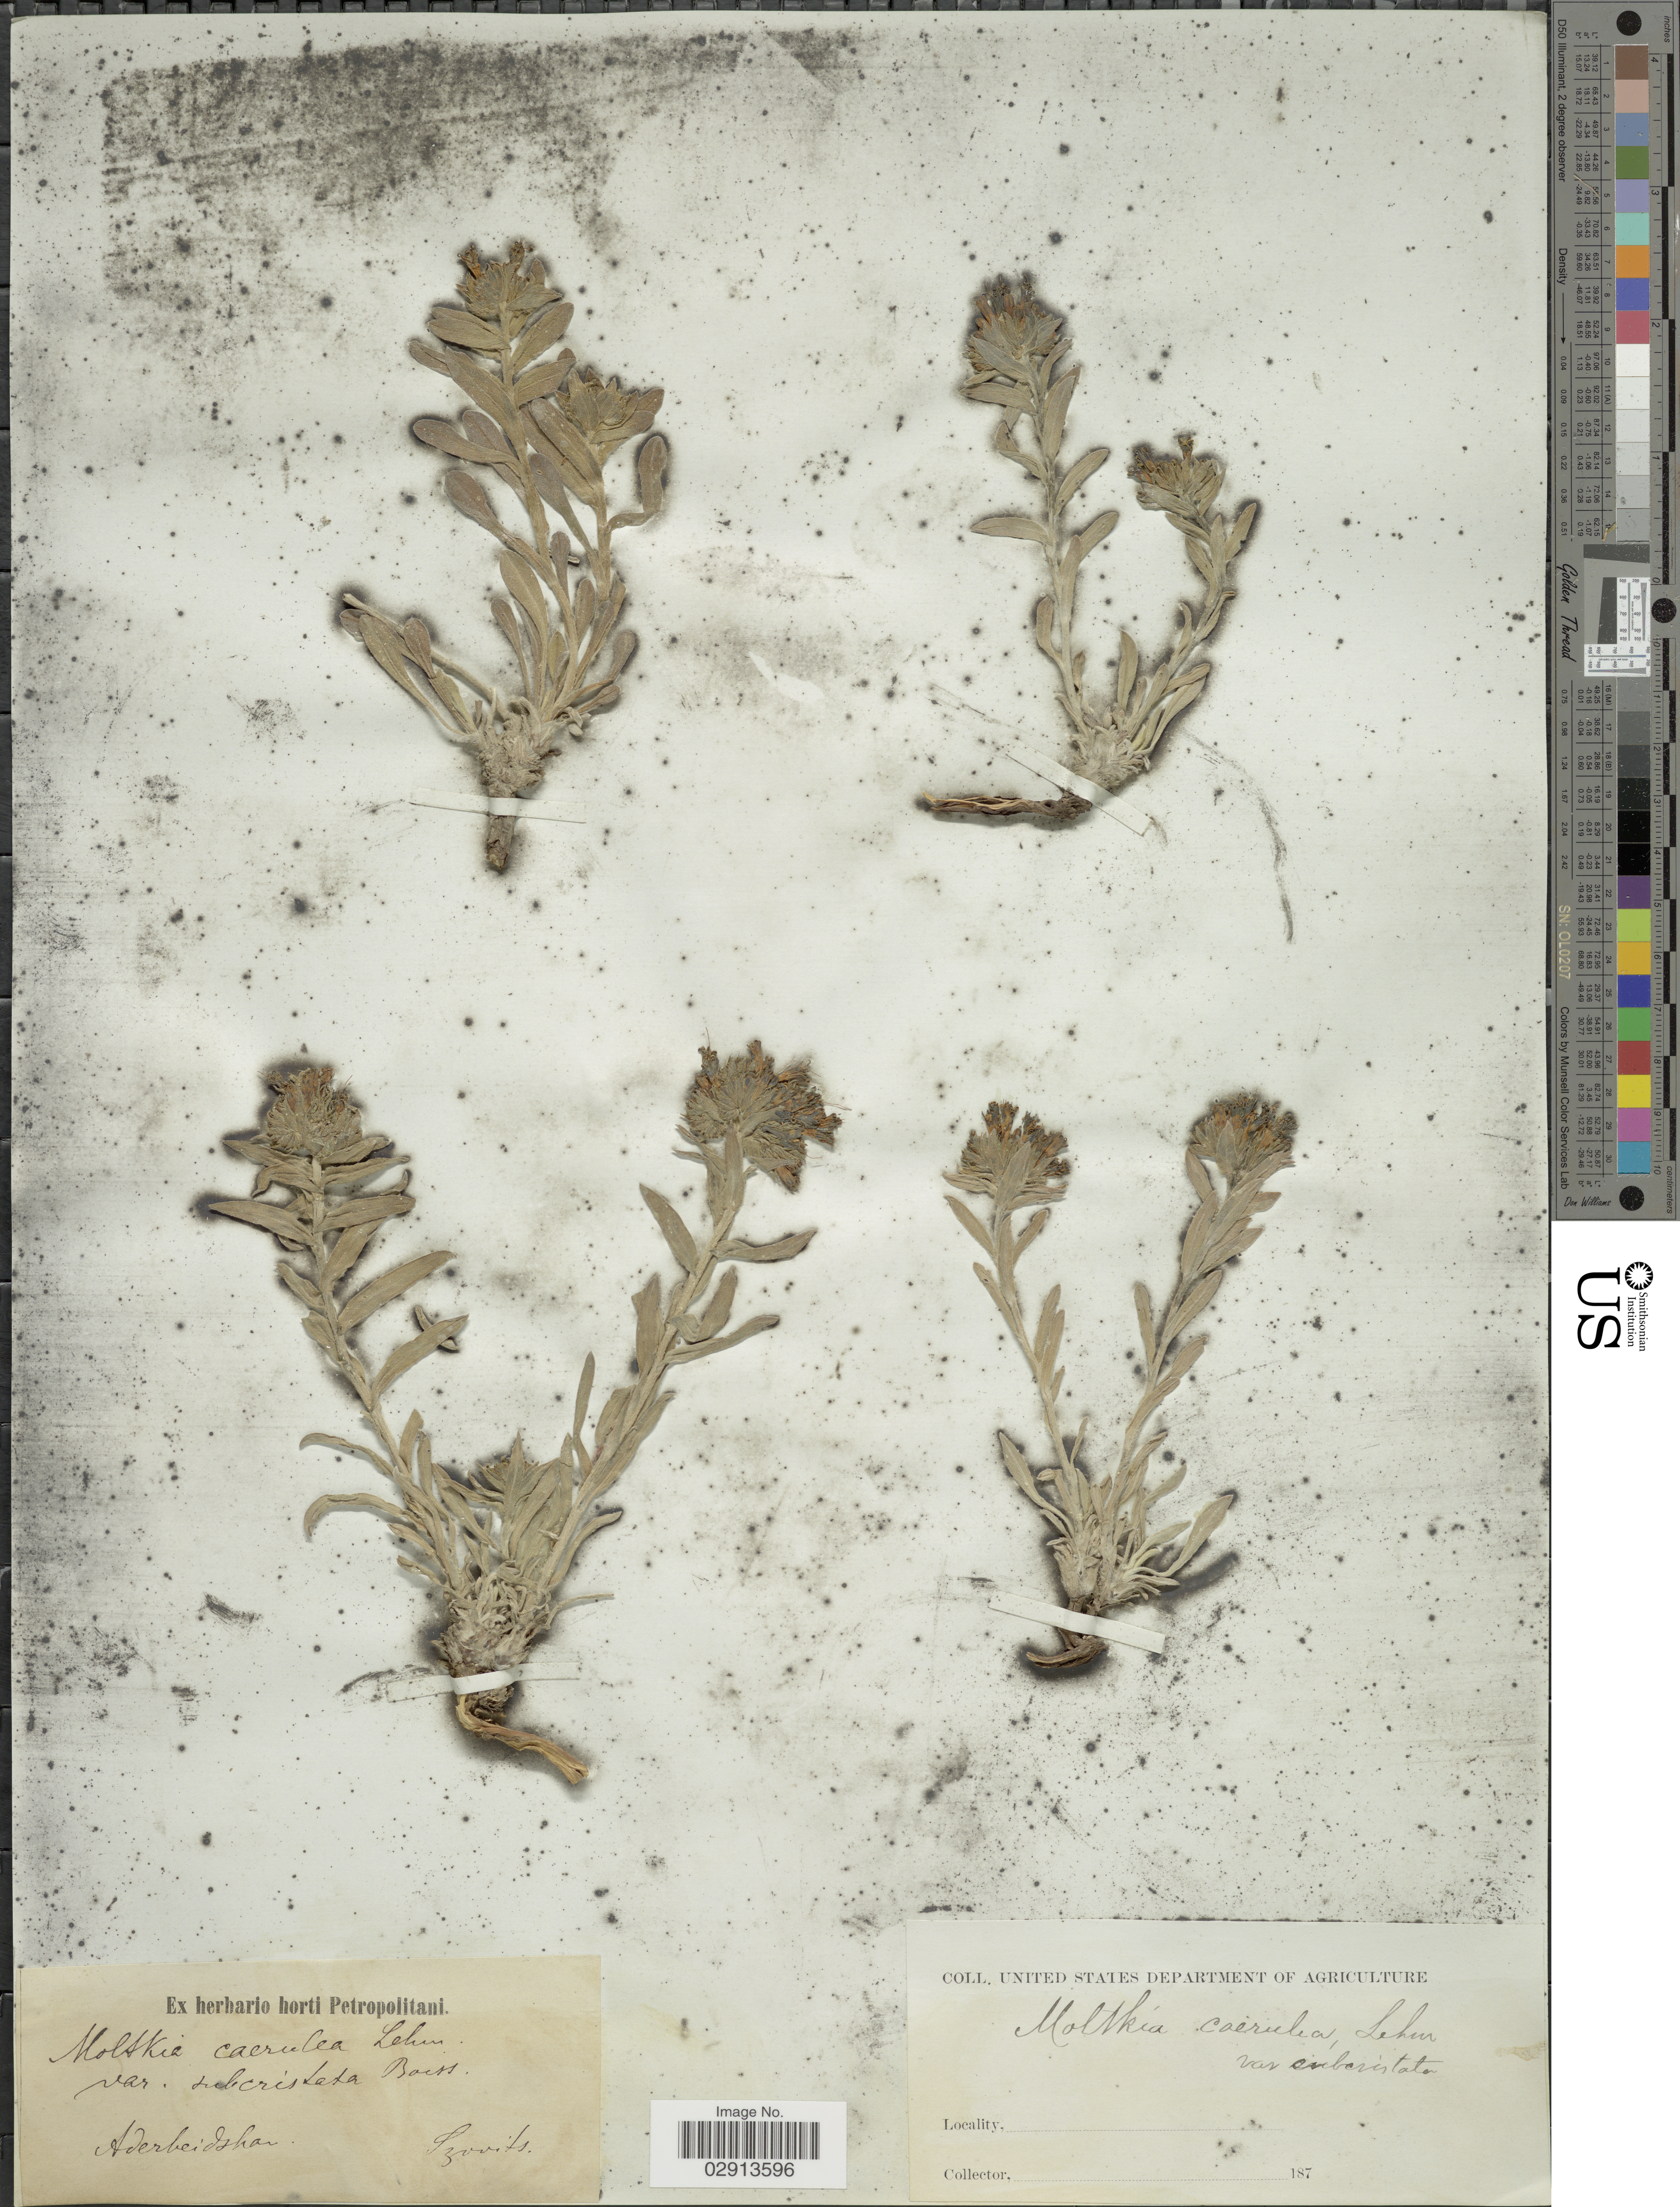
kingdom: Plantae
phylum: Tracheophyta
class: Magnoliopsida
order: Boraginales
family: Boraginaceae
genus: Moltkia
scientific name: Moltkia caerulea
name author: Lehm.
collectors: Szovits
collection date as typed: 187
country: Azerbaijan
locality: Aderbeidshan.